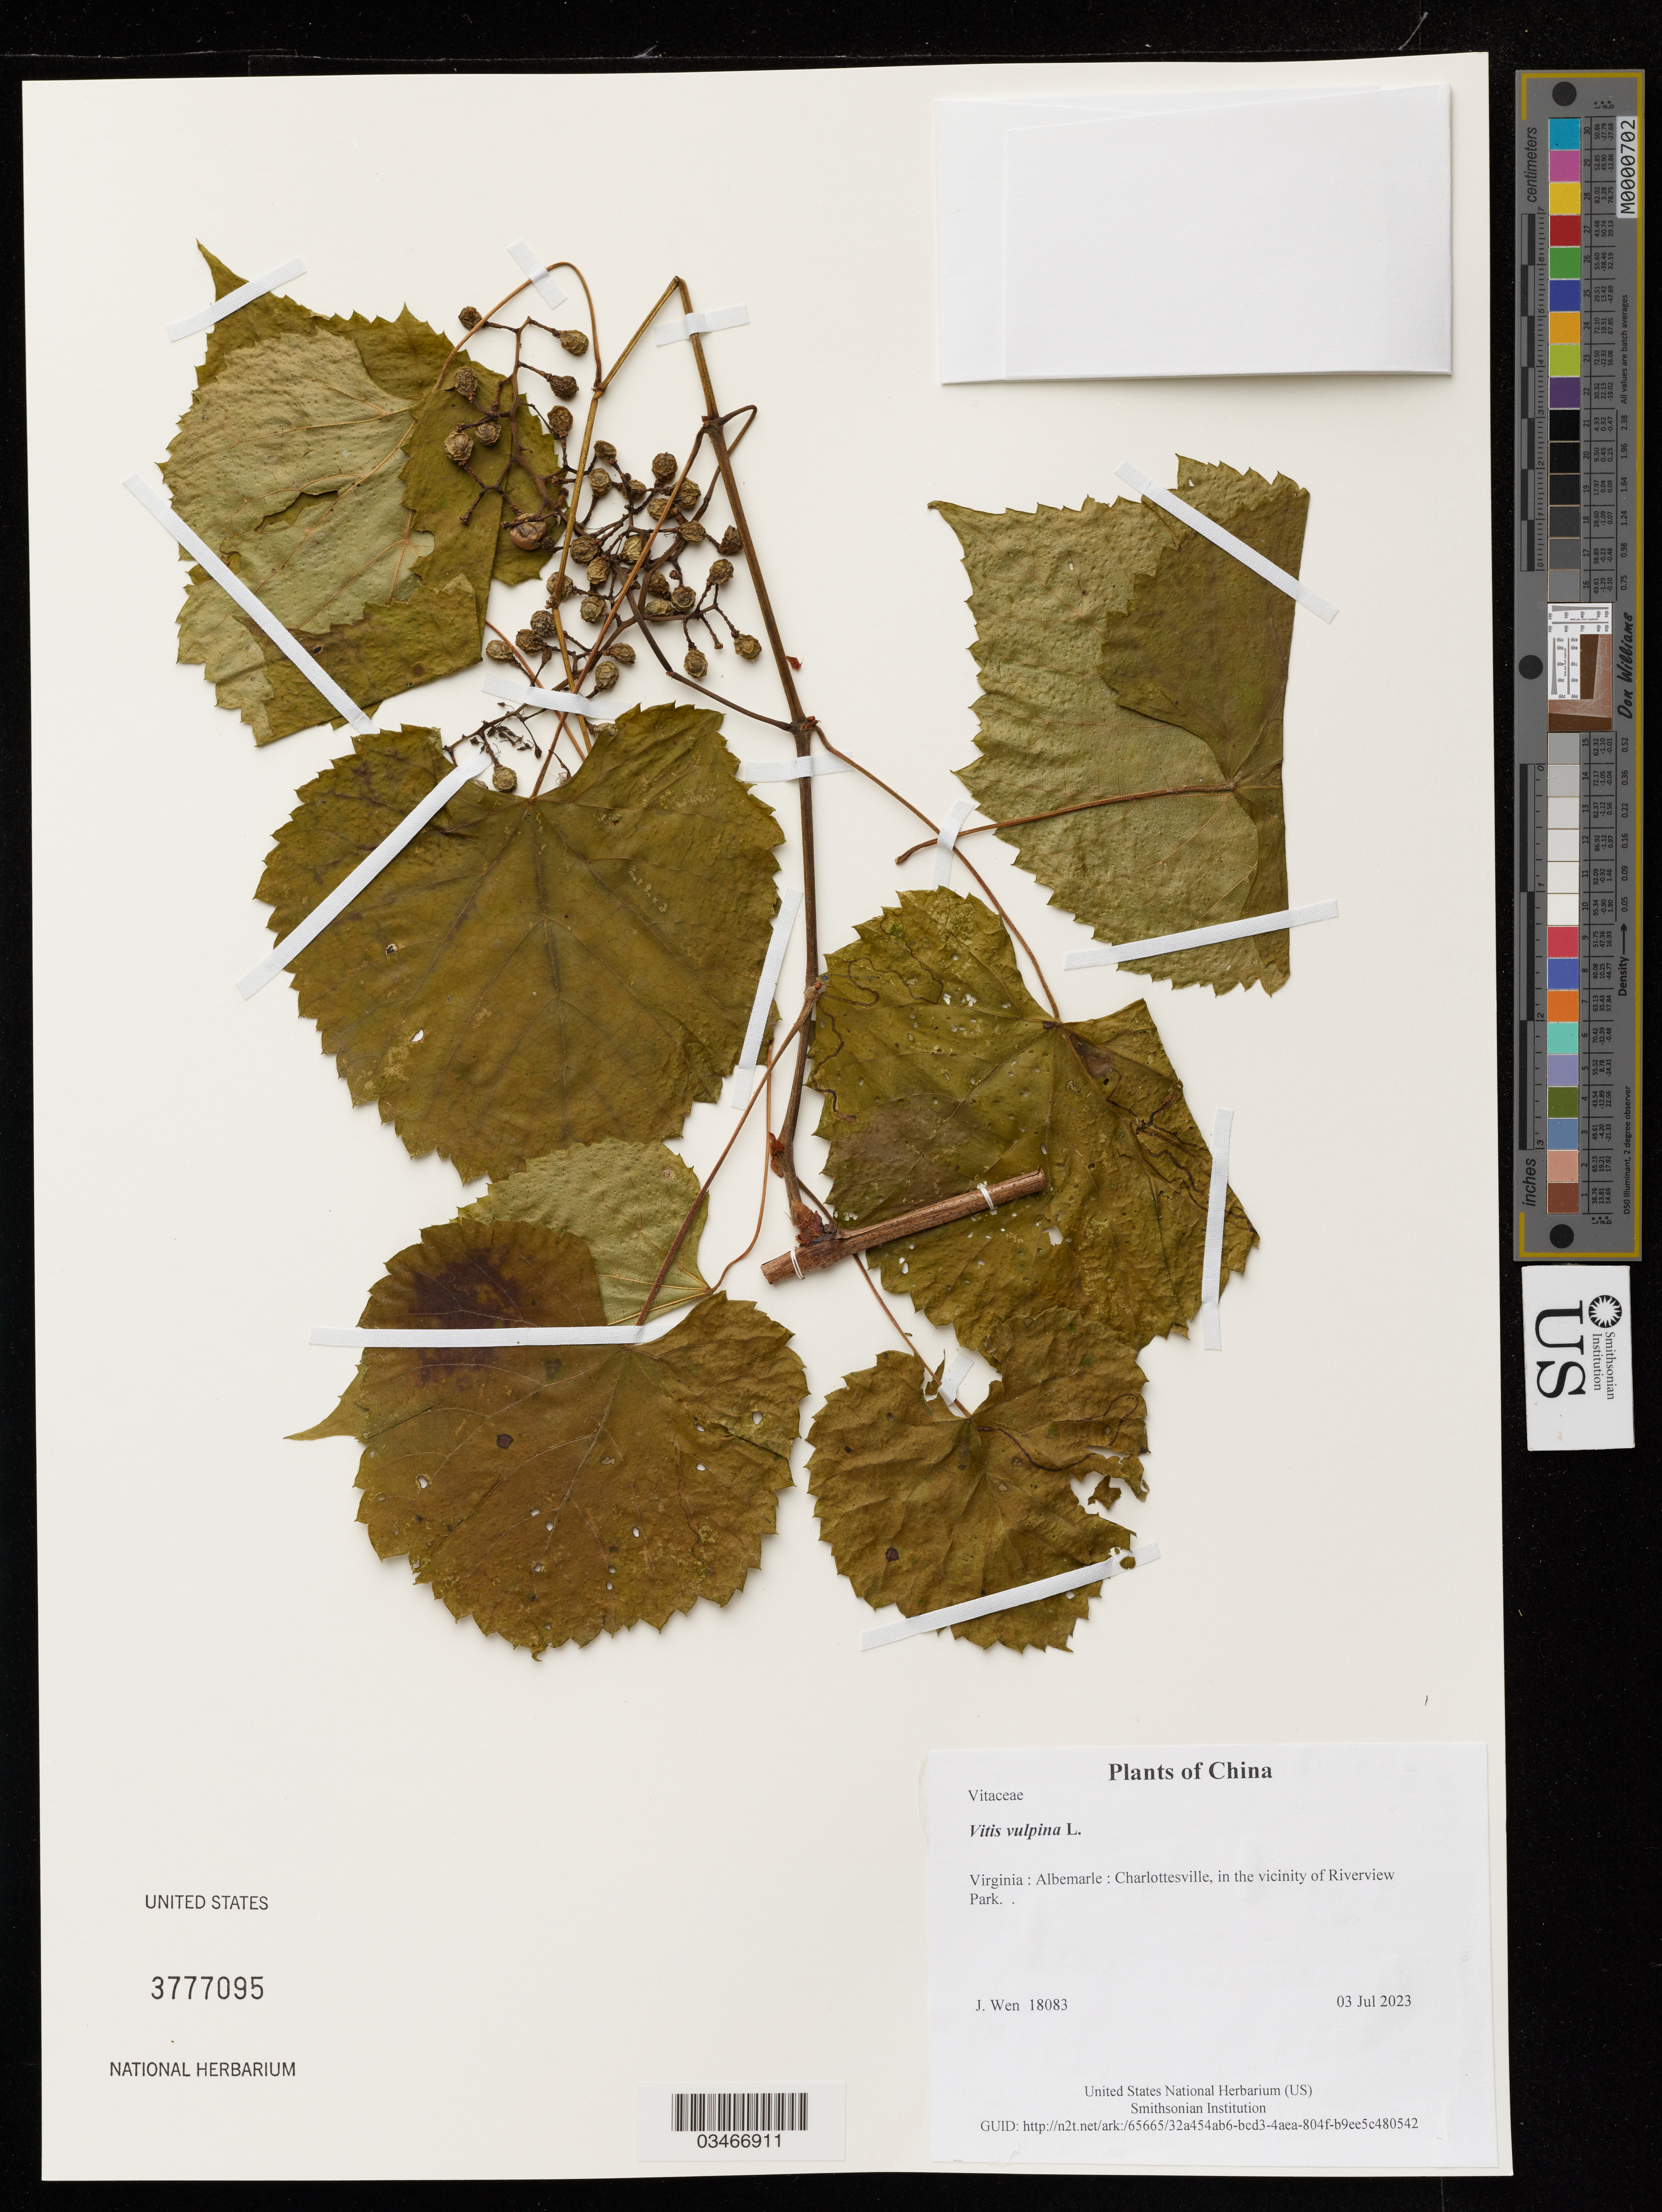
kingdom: Plantae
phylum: Tracheophyta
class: Magnoliopsida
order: Vitales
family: Vitaceae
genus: Vitis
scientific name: Vitis vulpina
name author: L.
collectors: J. Wen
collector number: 18083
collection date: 2023-07-03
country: United States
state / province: Virginia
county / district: Albemarle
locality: Charlottesville, in the vicinity of Riverview Park.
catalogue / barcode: US 3777095